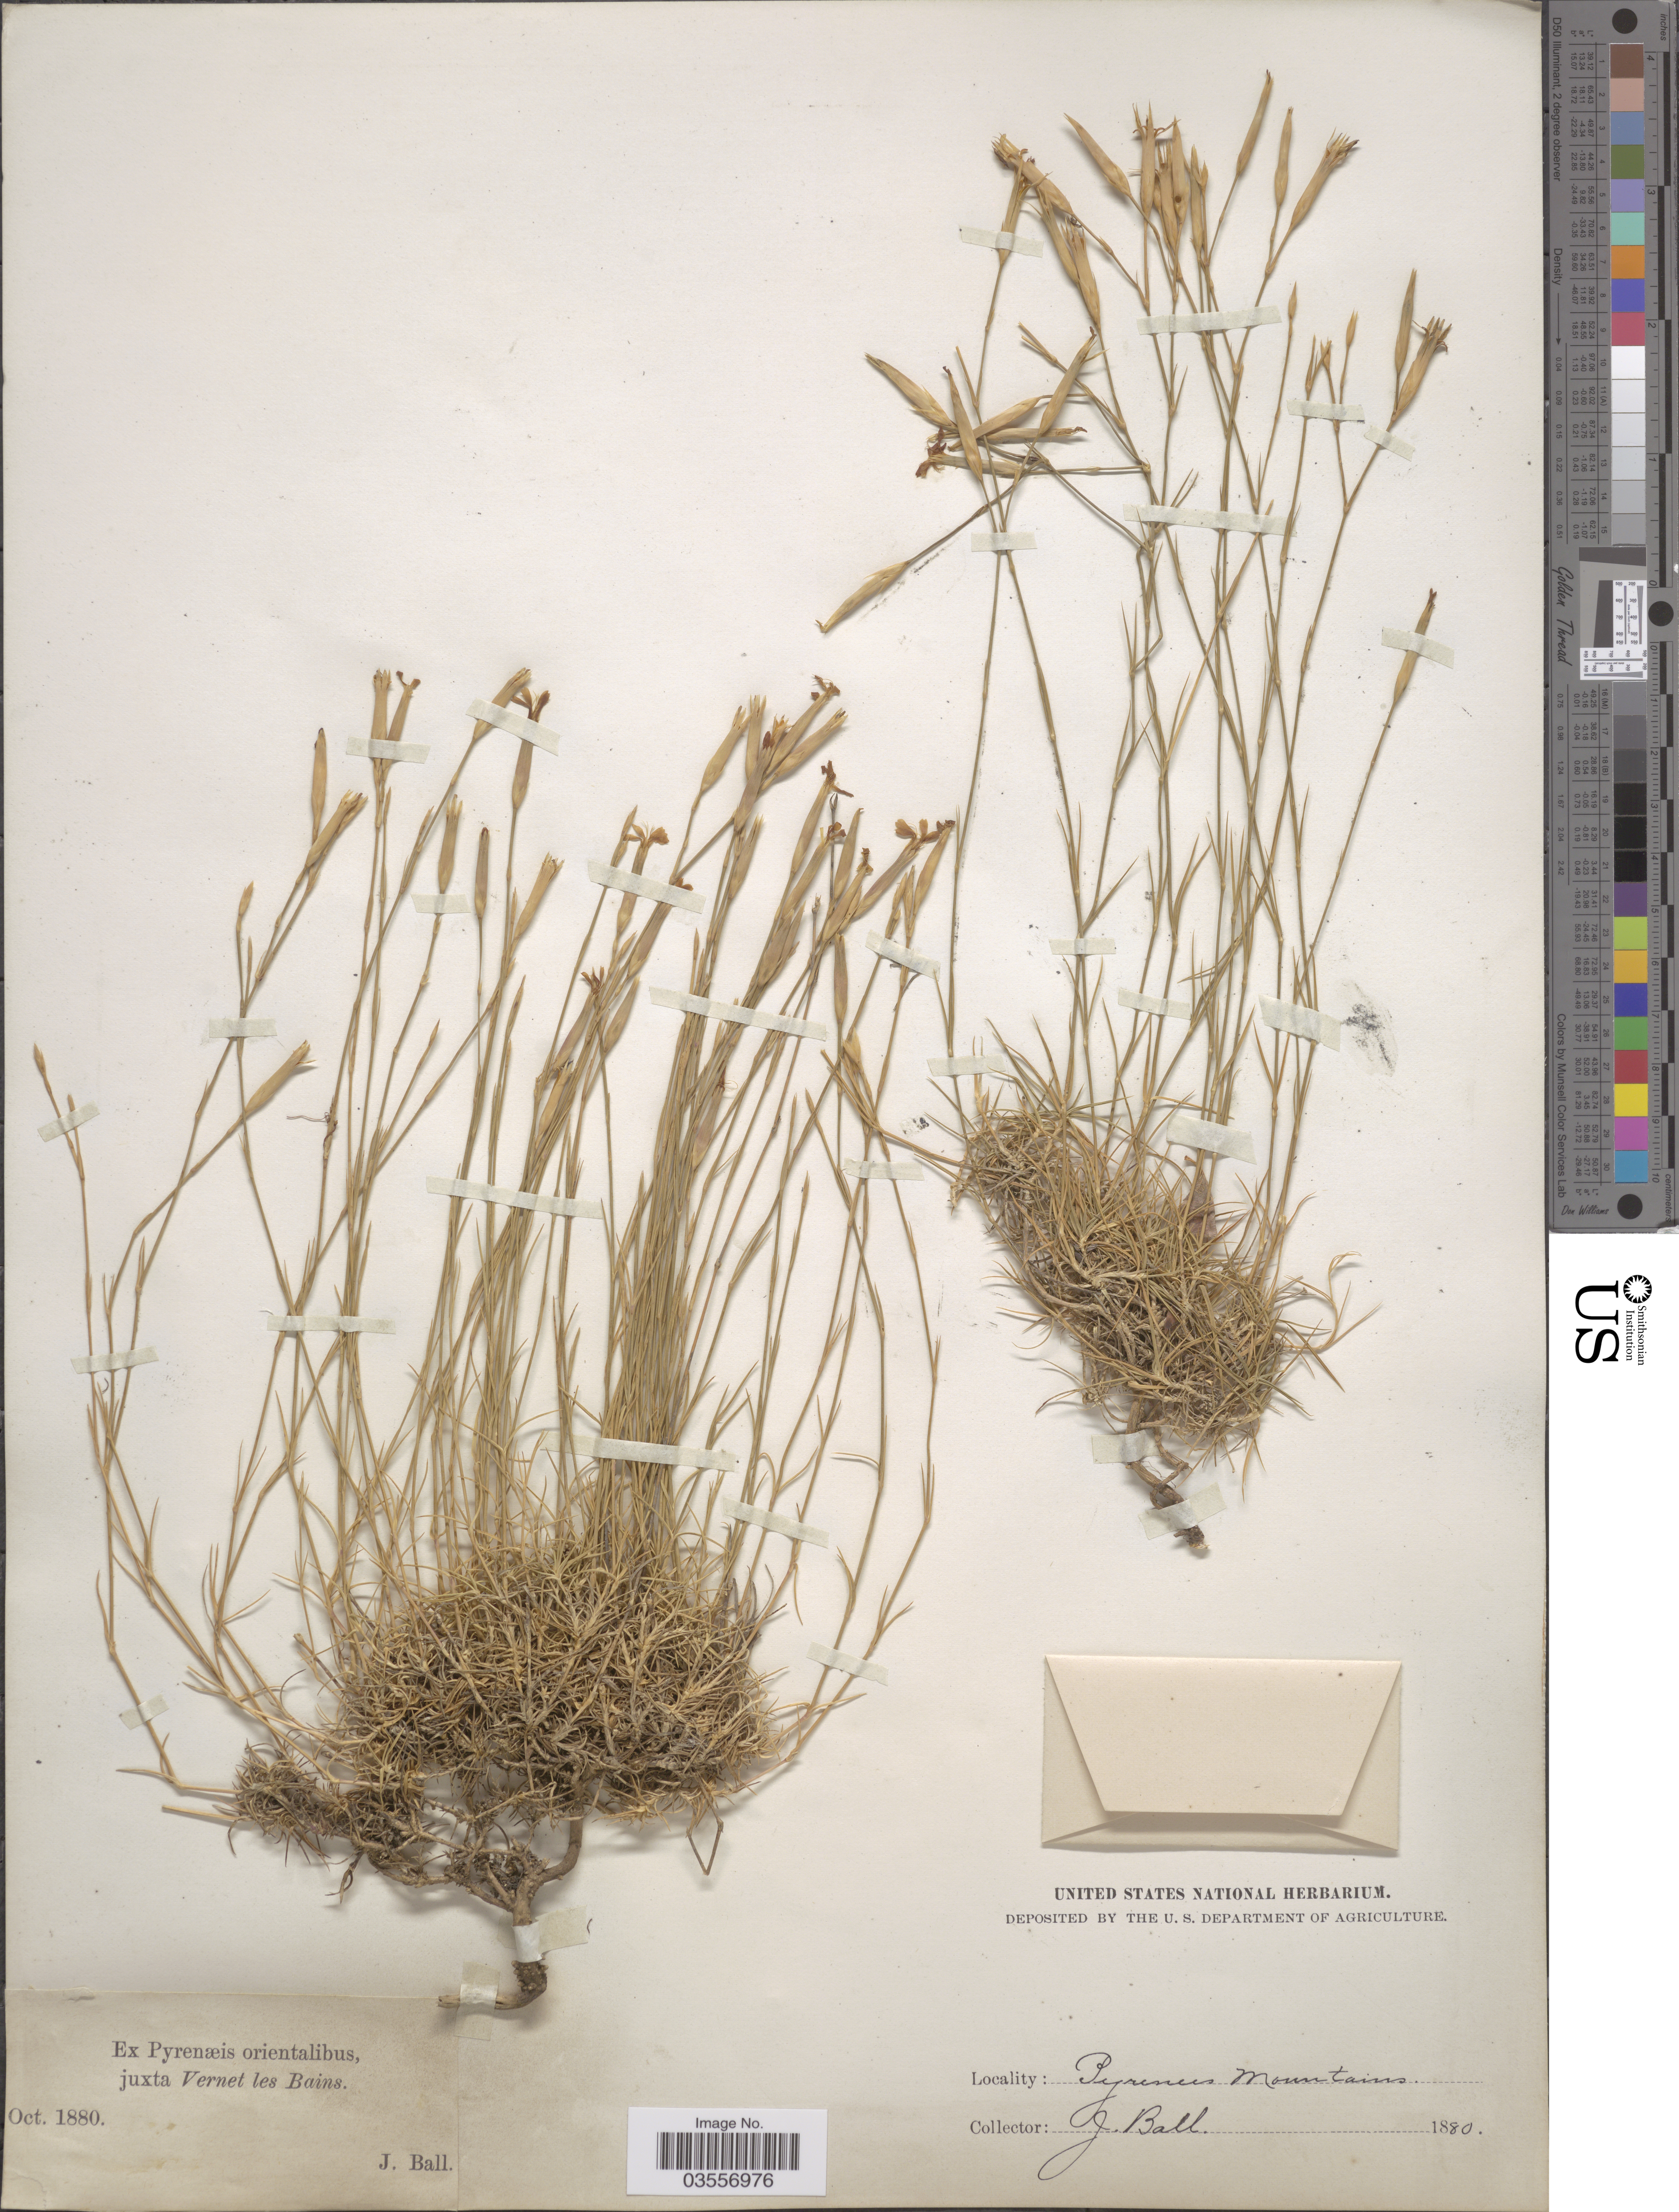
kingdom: Plantae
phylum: Tracheophyta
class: Magnoliopsida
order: Caryophyllales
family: Caryophyllaceae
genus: Dianthus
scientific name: Dianthus sp.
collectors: J. Ball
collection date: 1880-10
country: France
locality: Ex Pyrenæis orientalibus, juxta Vernet les Bains. Pyrenees Mountains.